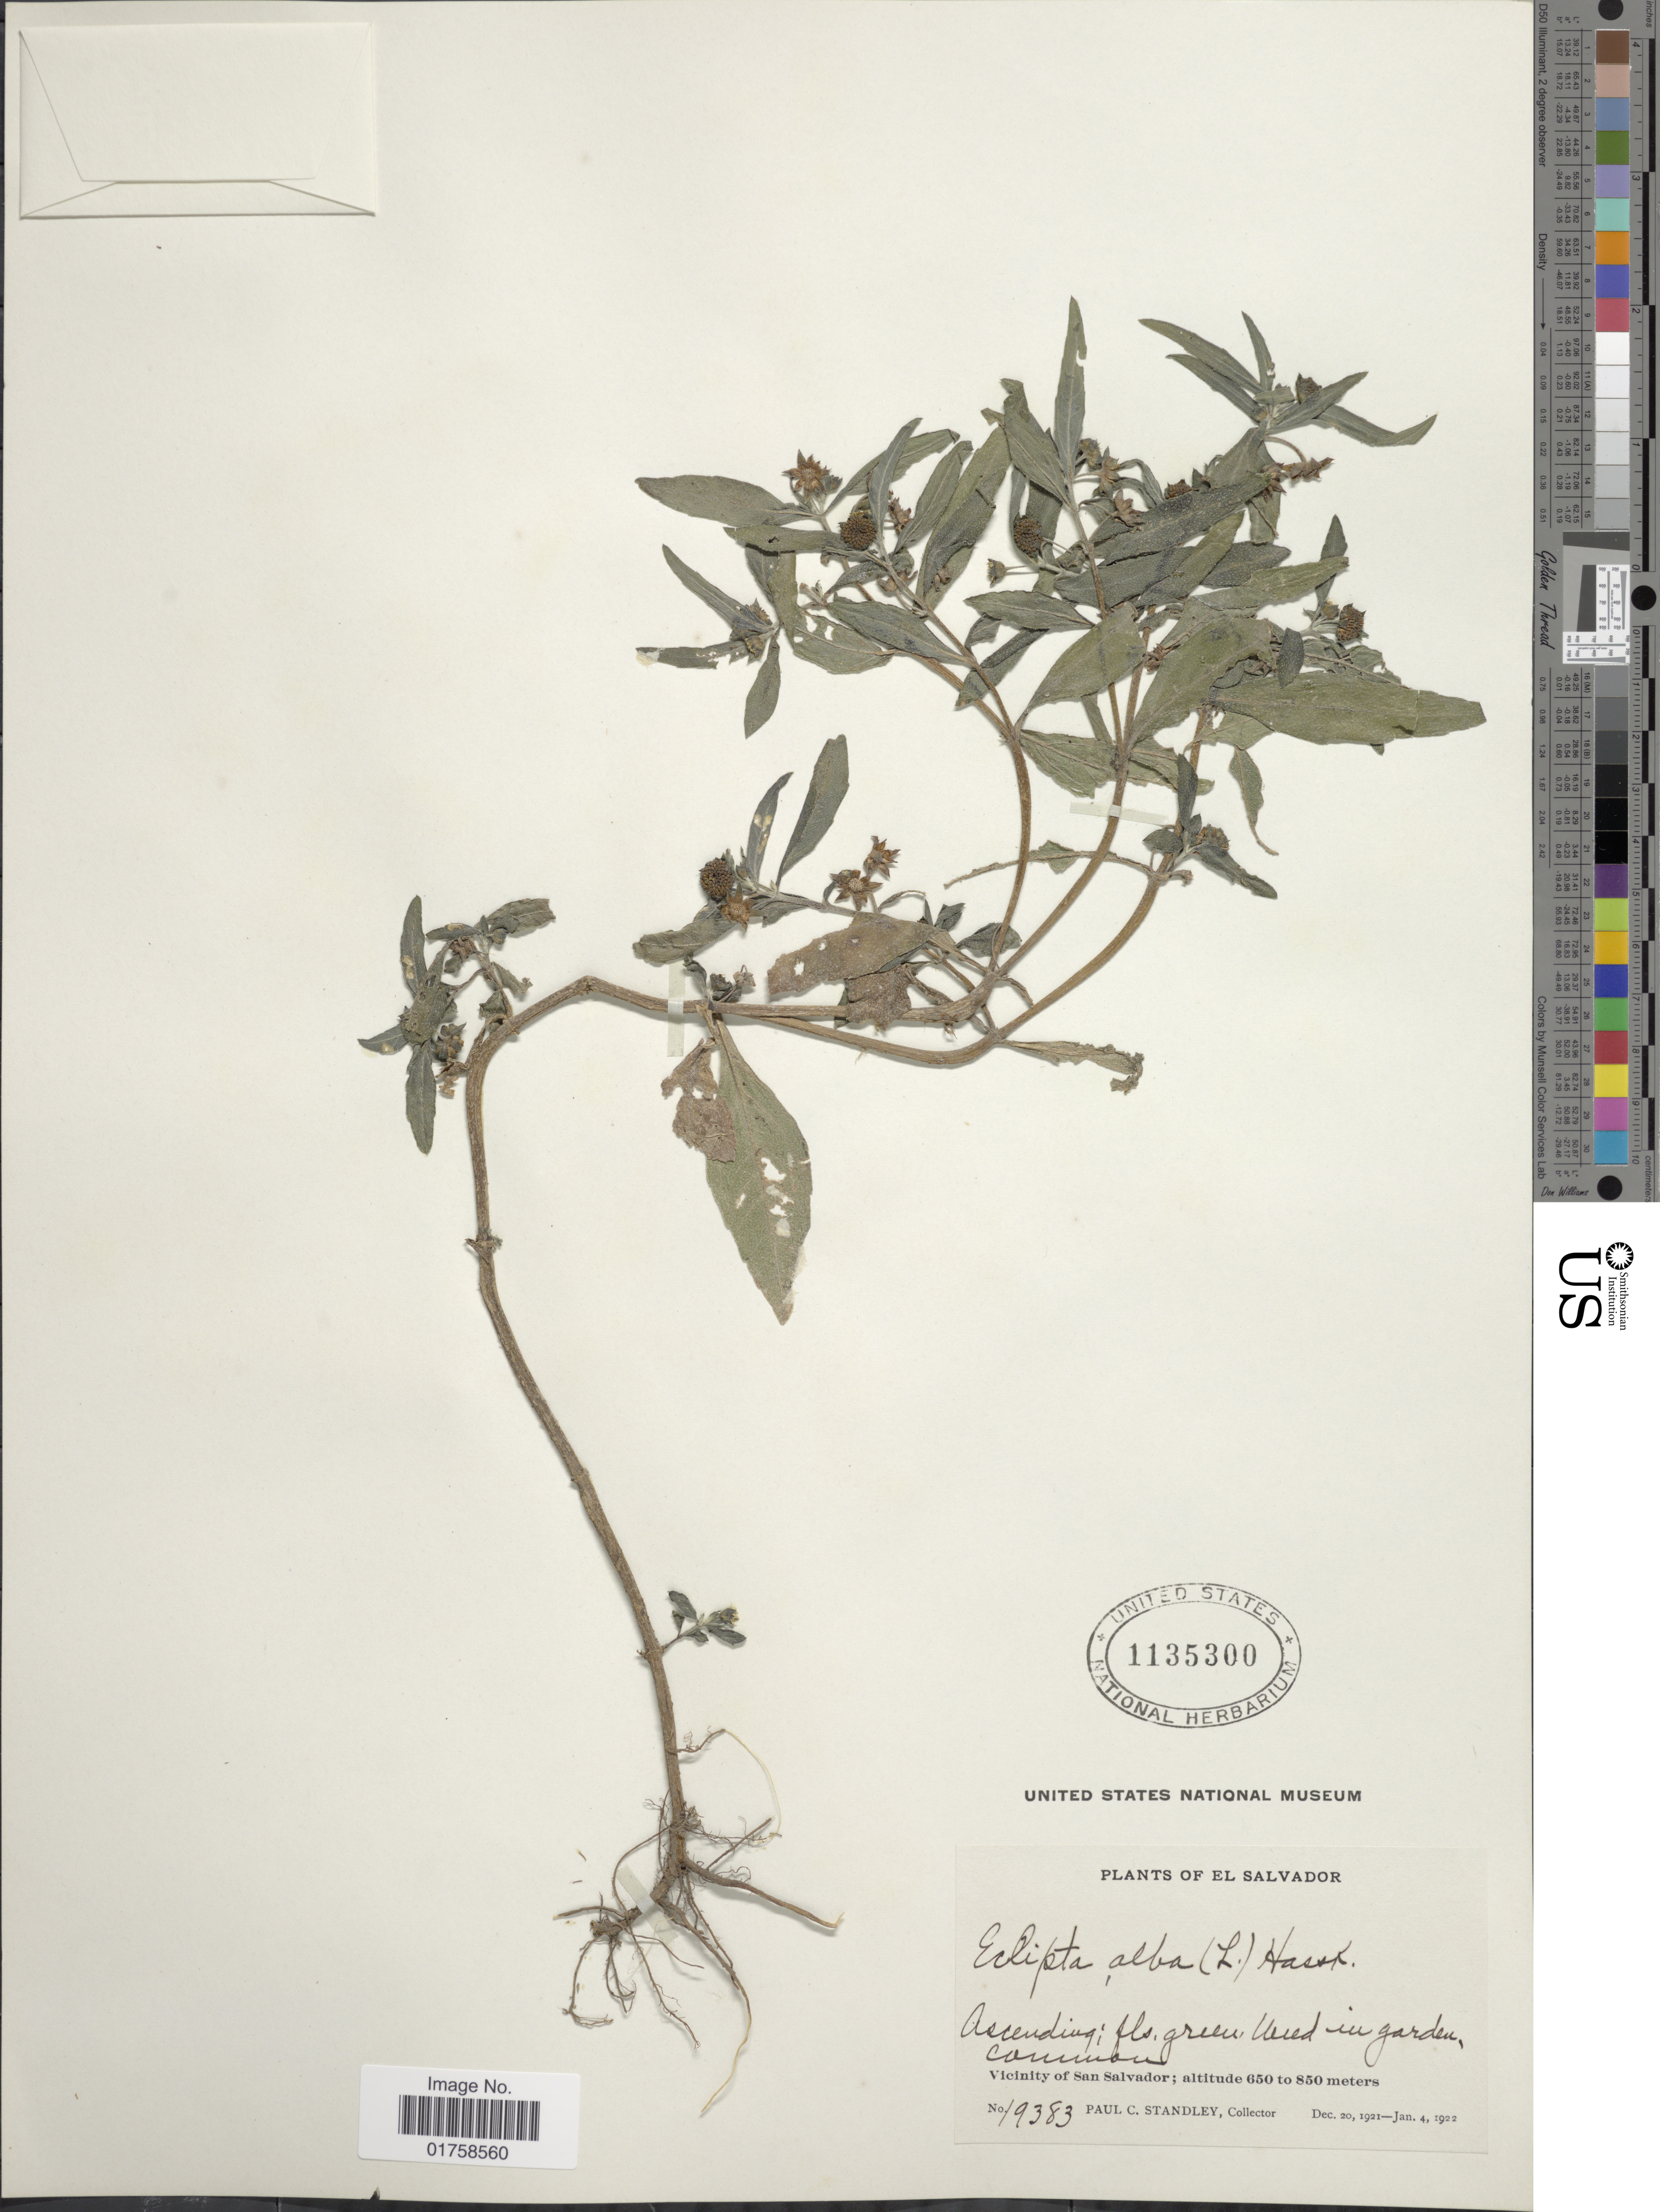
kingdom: Plantae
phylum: Tracheophyta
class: Magnoliopsida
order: Asterales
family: Asteraceae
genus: Eclipta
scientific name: Eclipta alba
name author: (L.) Hassk.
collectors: P. C. Standley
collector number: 19383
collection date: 1921-12-20/1922-01-04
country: El Salvador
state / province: San Salvador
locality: El Salvador. Ascending. Vicinity of San Salvador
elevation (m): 650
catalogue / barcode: US 1135300